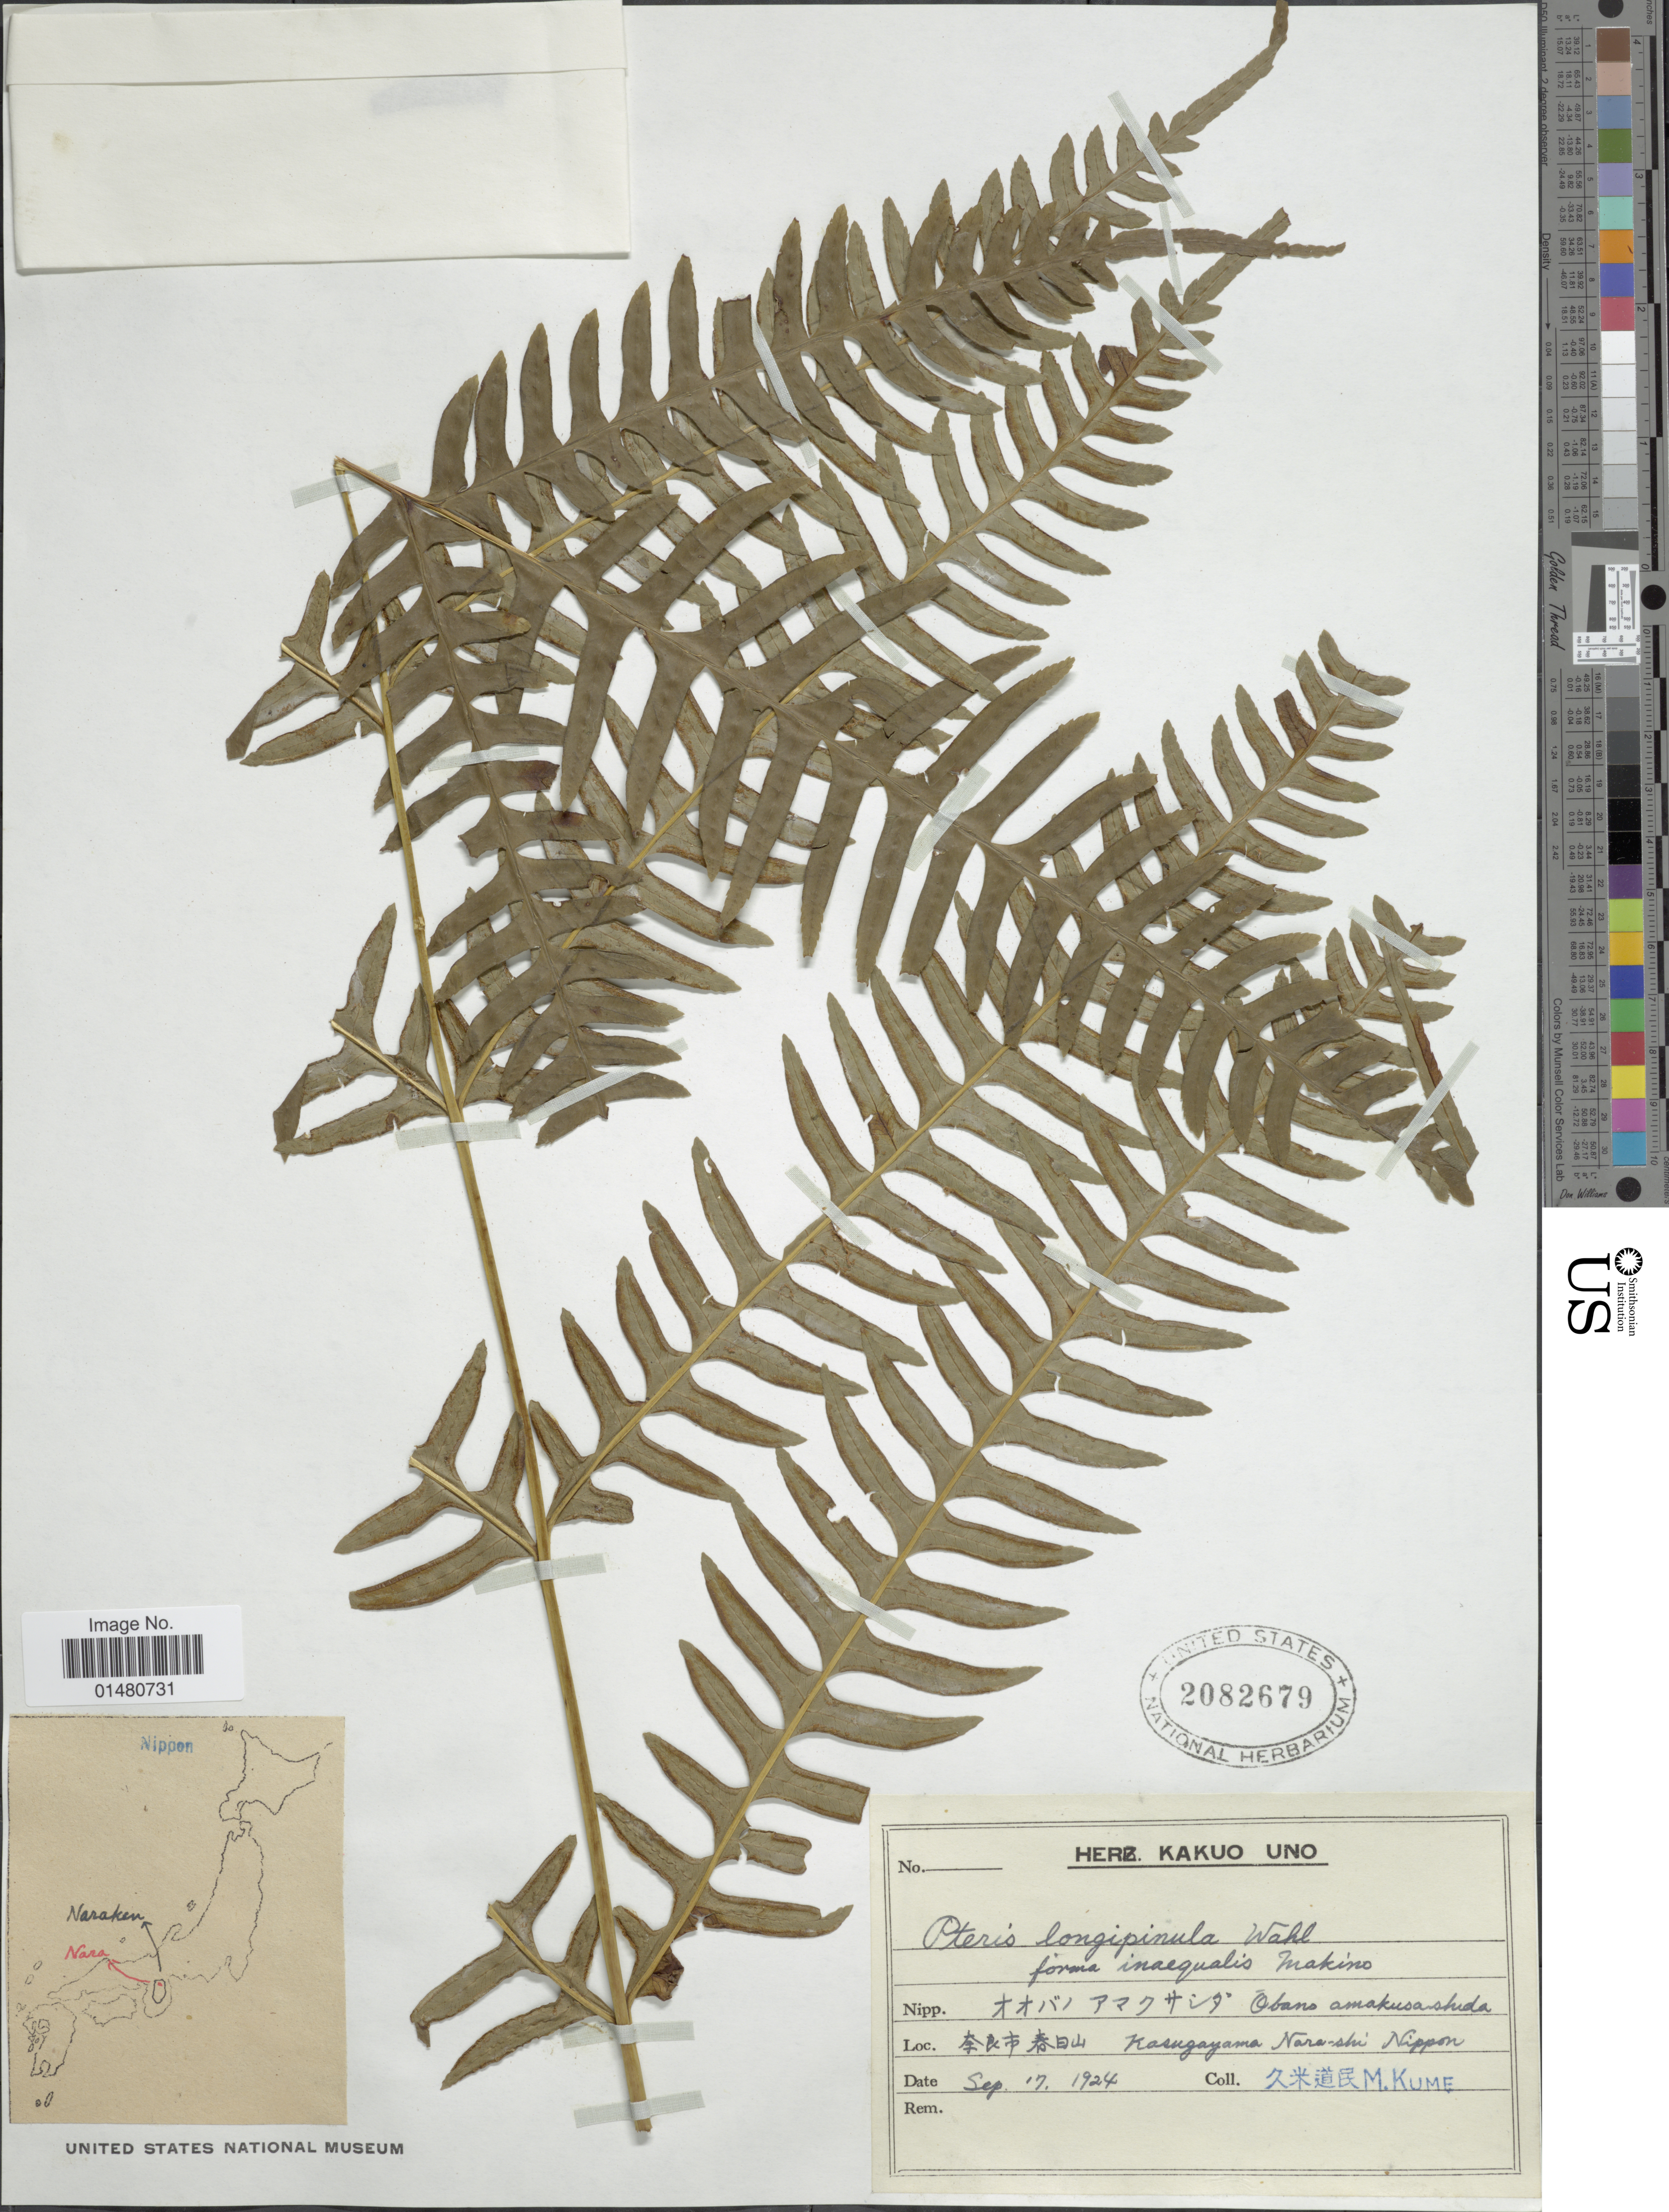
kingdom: Plantae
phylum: Tracheophyta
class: Polypodiopsida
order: Polypodiales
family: Pteridaceae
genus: Pteris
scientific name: Pteris longipinnula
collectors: M. Kume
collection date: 1924-09-17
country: Japan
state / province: Nara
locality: Kasugayama Nara-shi Nippon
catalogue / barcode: US 2082679